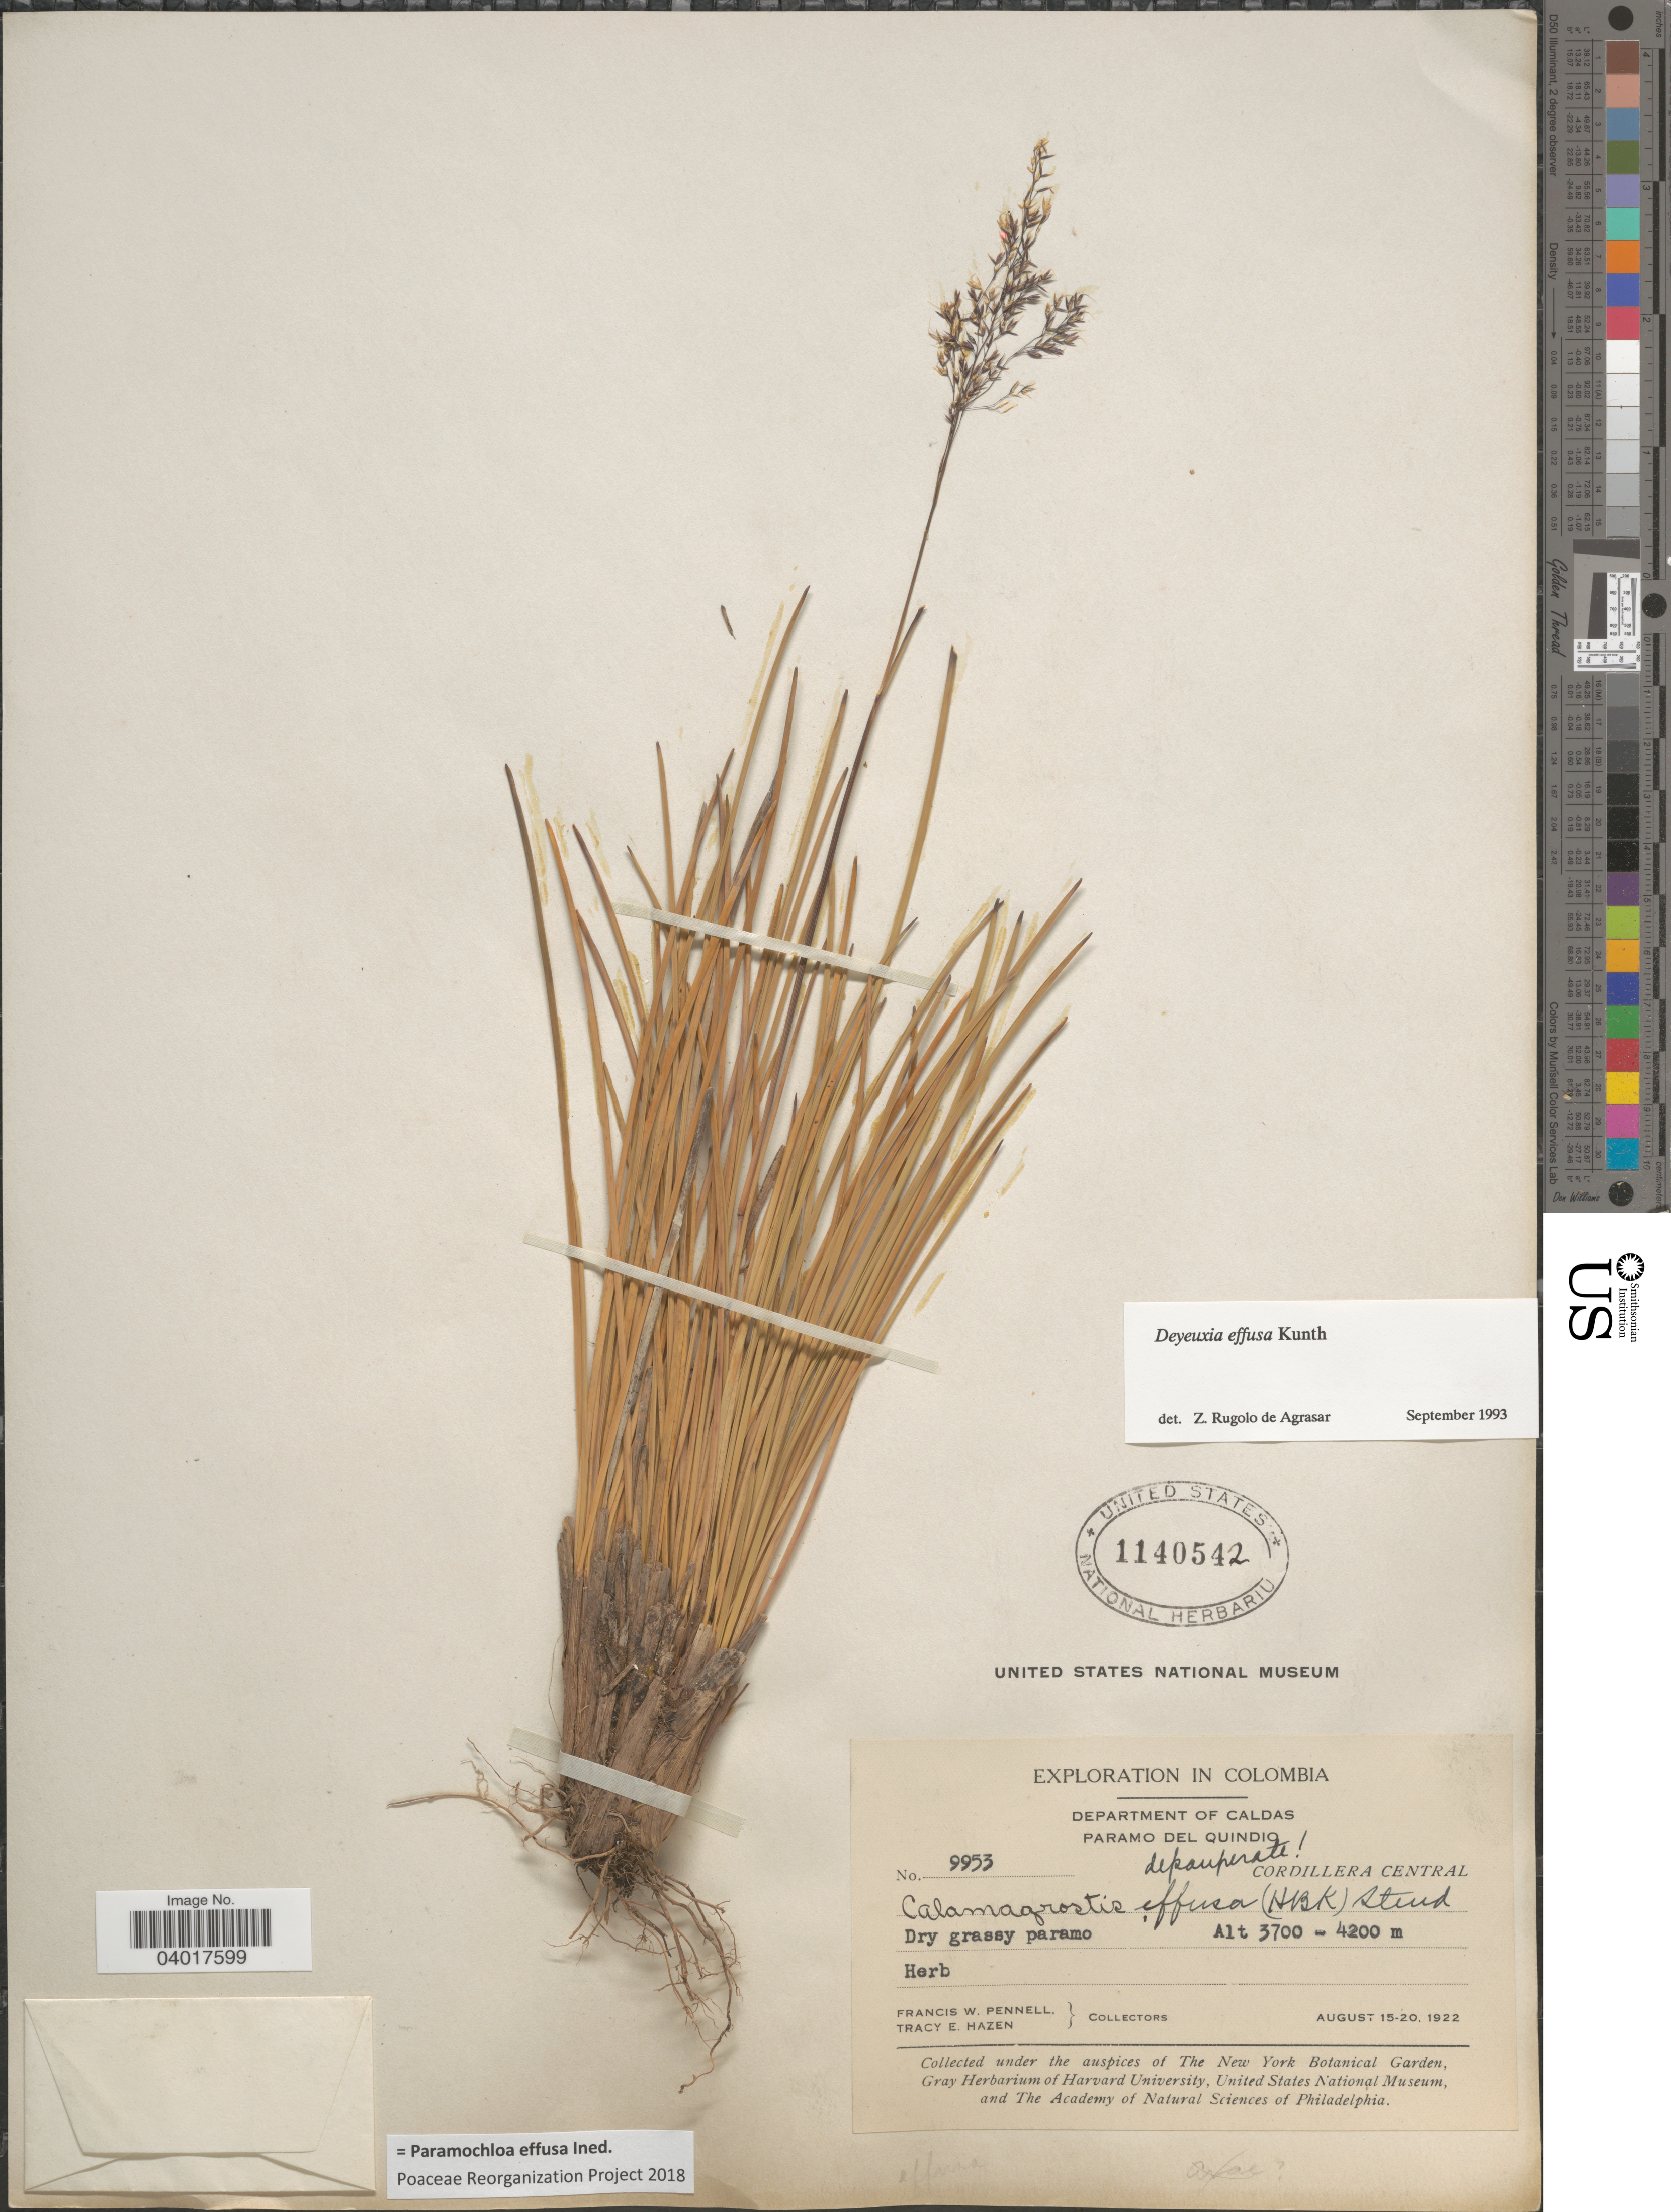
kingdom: Plantae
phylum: Tracheophyta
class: Liliopsida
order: Poales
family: Poaceae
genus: Paramochloa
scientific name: Paramochloa effusa ined.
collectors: F. W. Pennell & T. E. Hazen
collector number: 9953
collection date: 1922-08-15/1922-08-20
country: Colombia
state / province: Caldas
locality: Department of Caldas. Paramo del Quindio. Cordillera Central.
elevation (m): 3700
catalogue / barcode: US 1140542